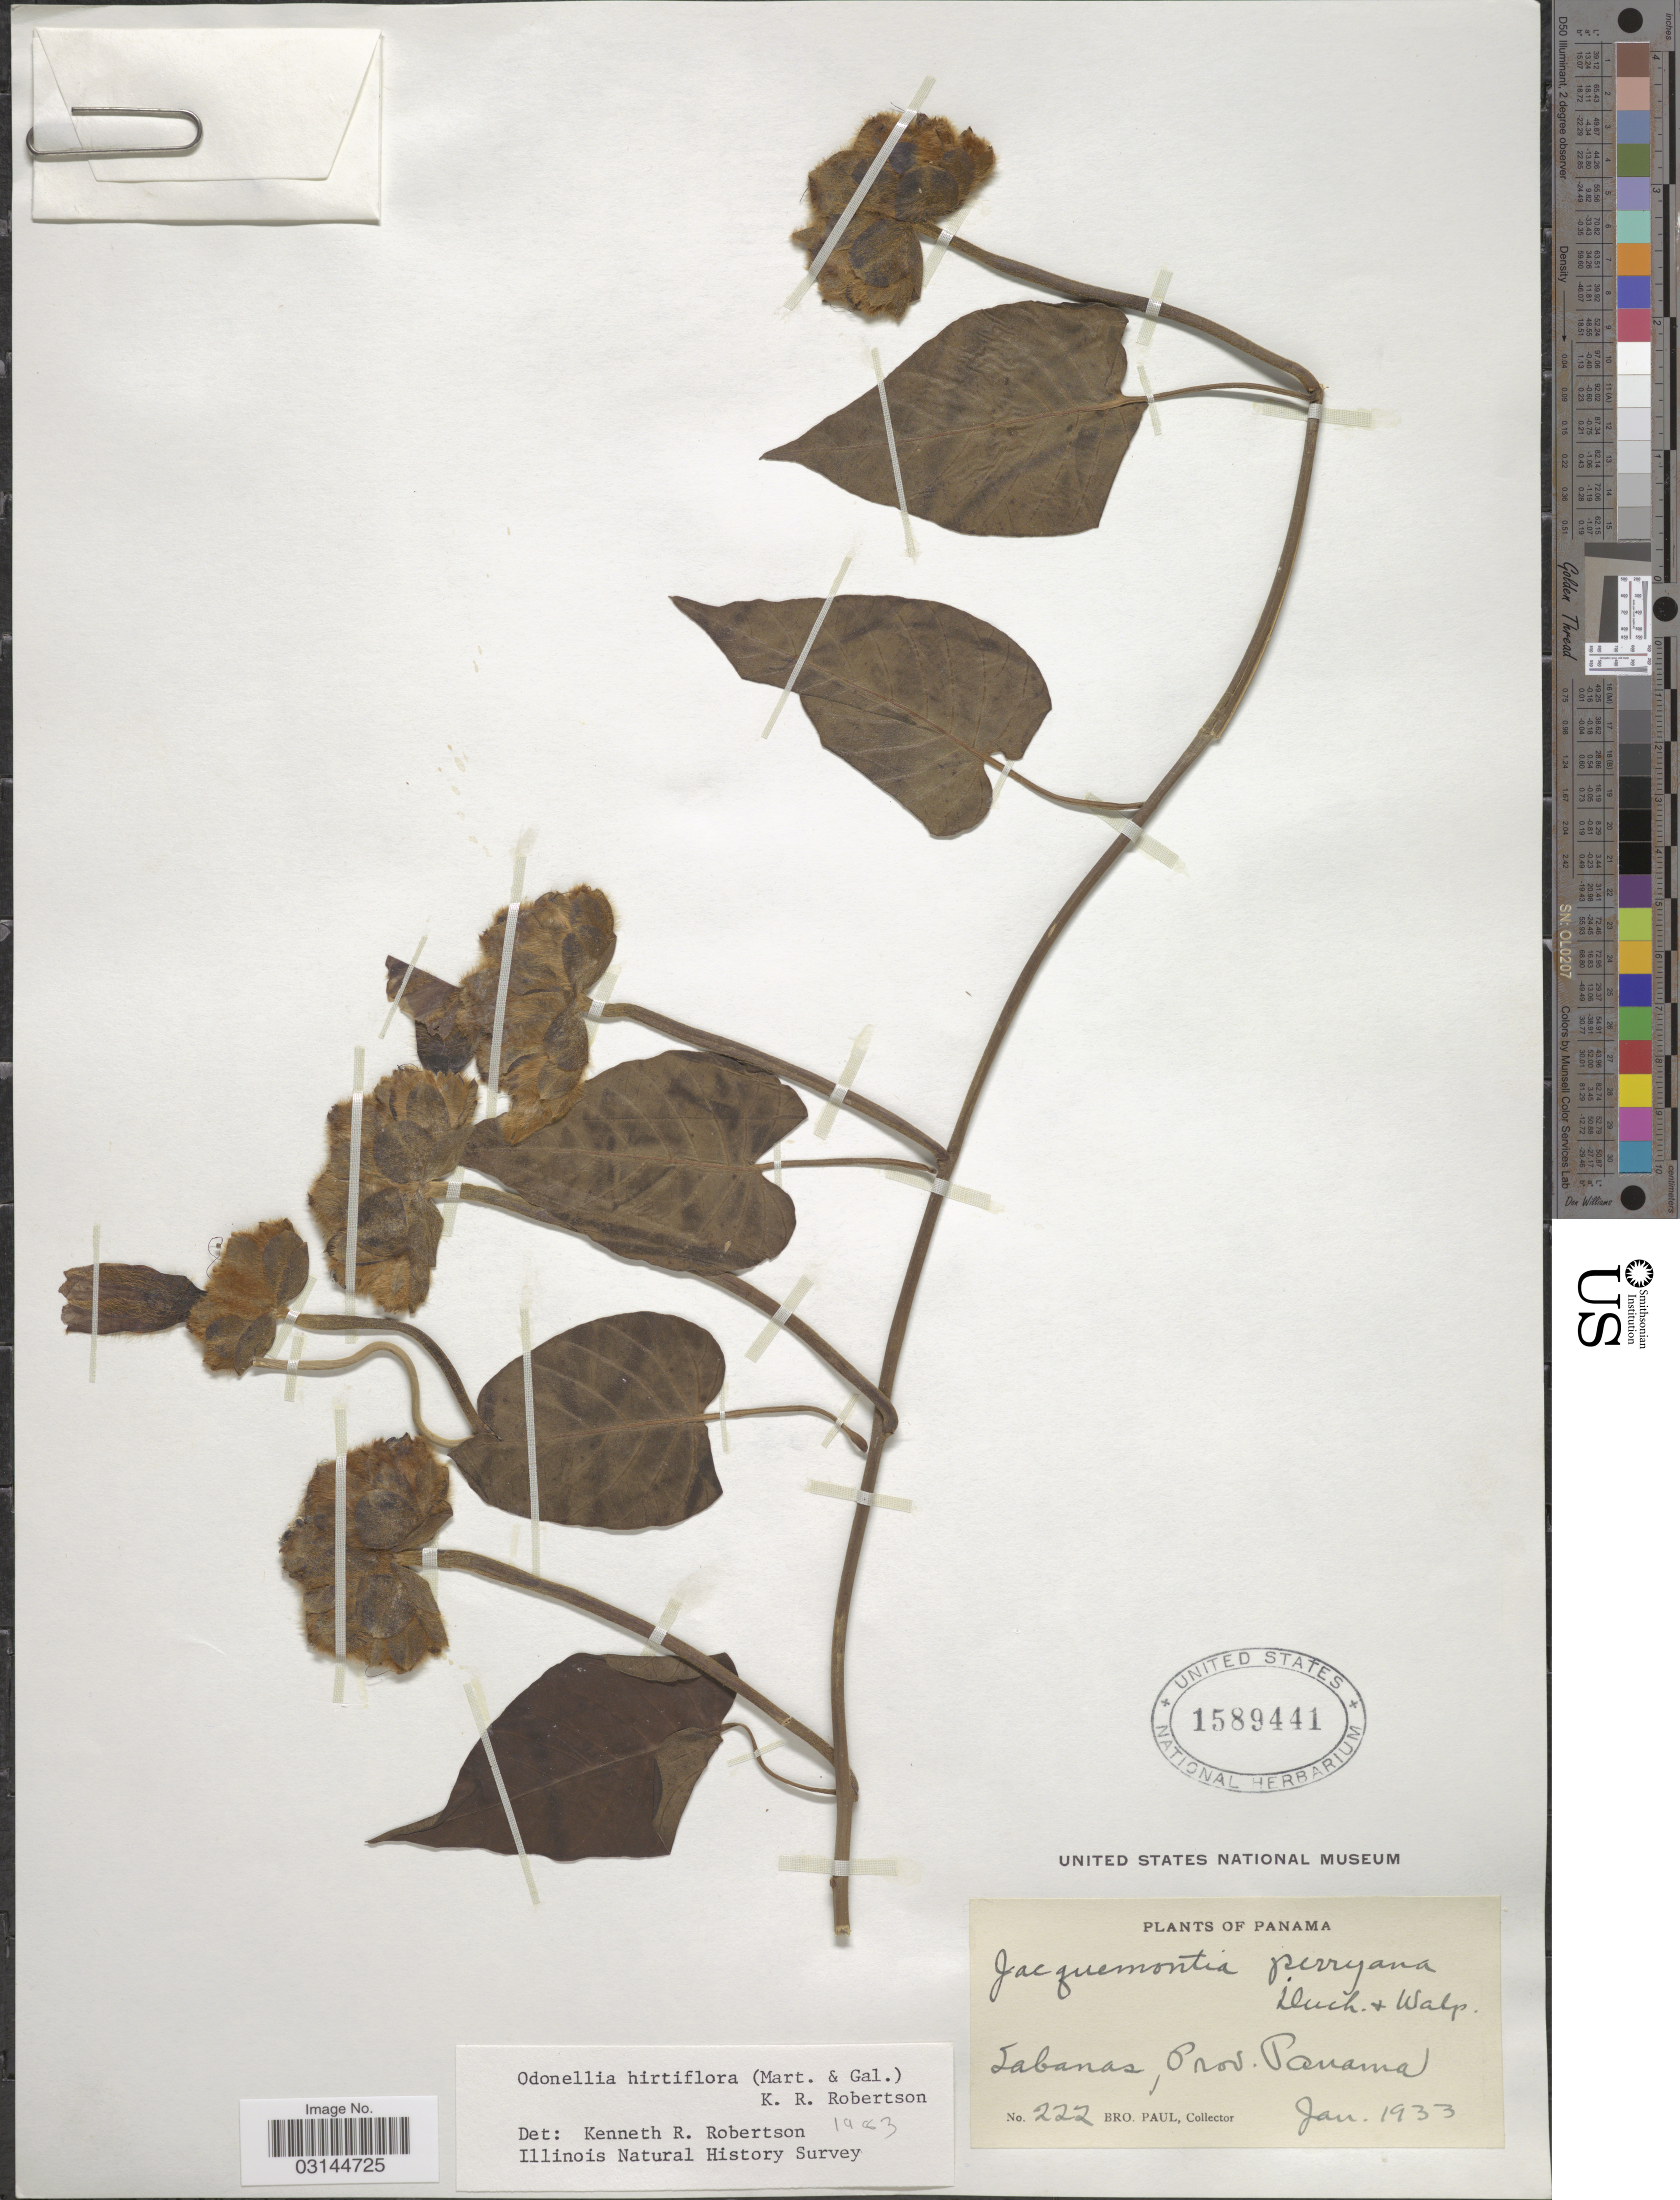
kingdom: Plantae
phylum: Tracheophyta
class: Magnoliopsida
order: Solanales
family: Convolvulaceae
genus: Odonellia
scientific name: Odonellia hirtiflora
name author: (M. Martens & Galeotti) K.R. Robertson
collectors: B. Paul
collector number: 222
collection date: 1933-01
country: Panama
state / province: Panamá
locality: Sabanas, Prov. Panama.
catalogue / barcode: US 1589441